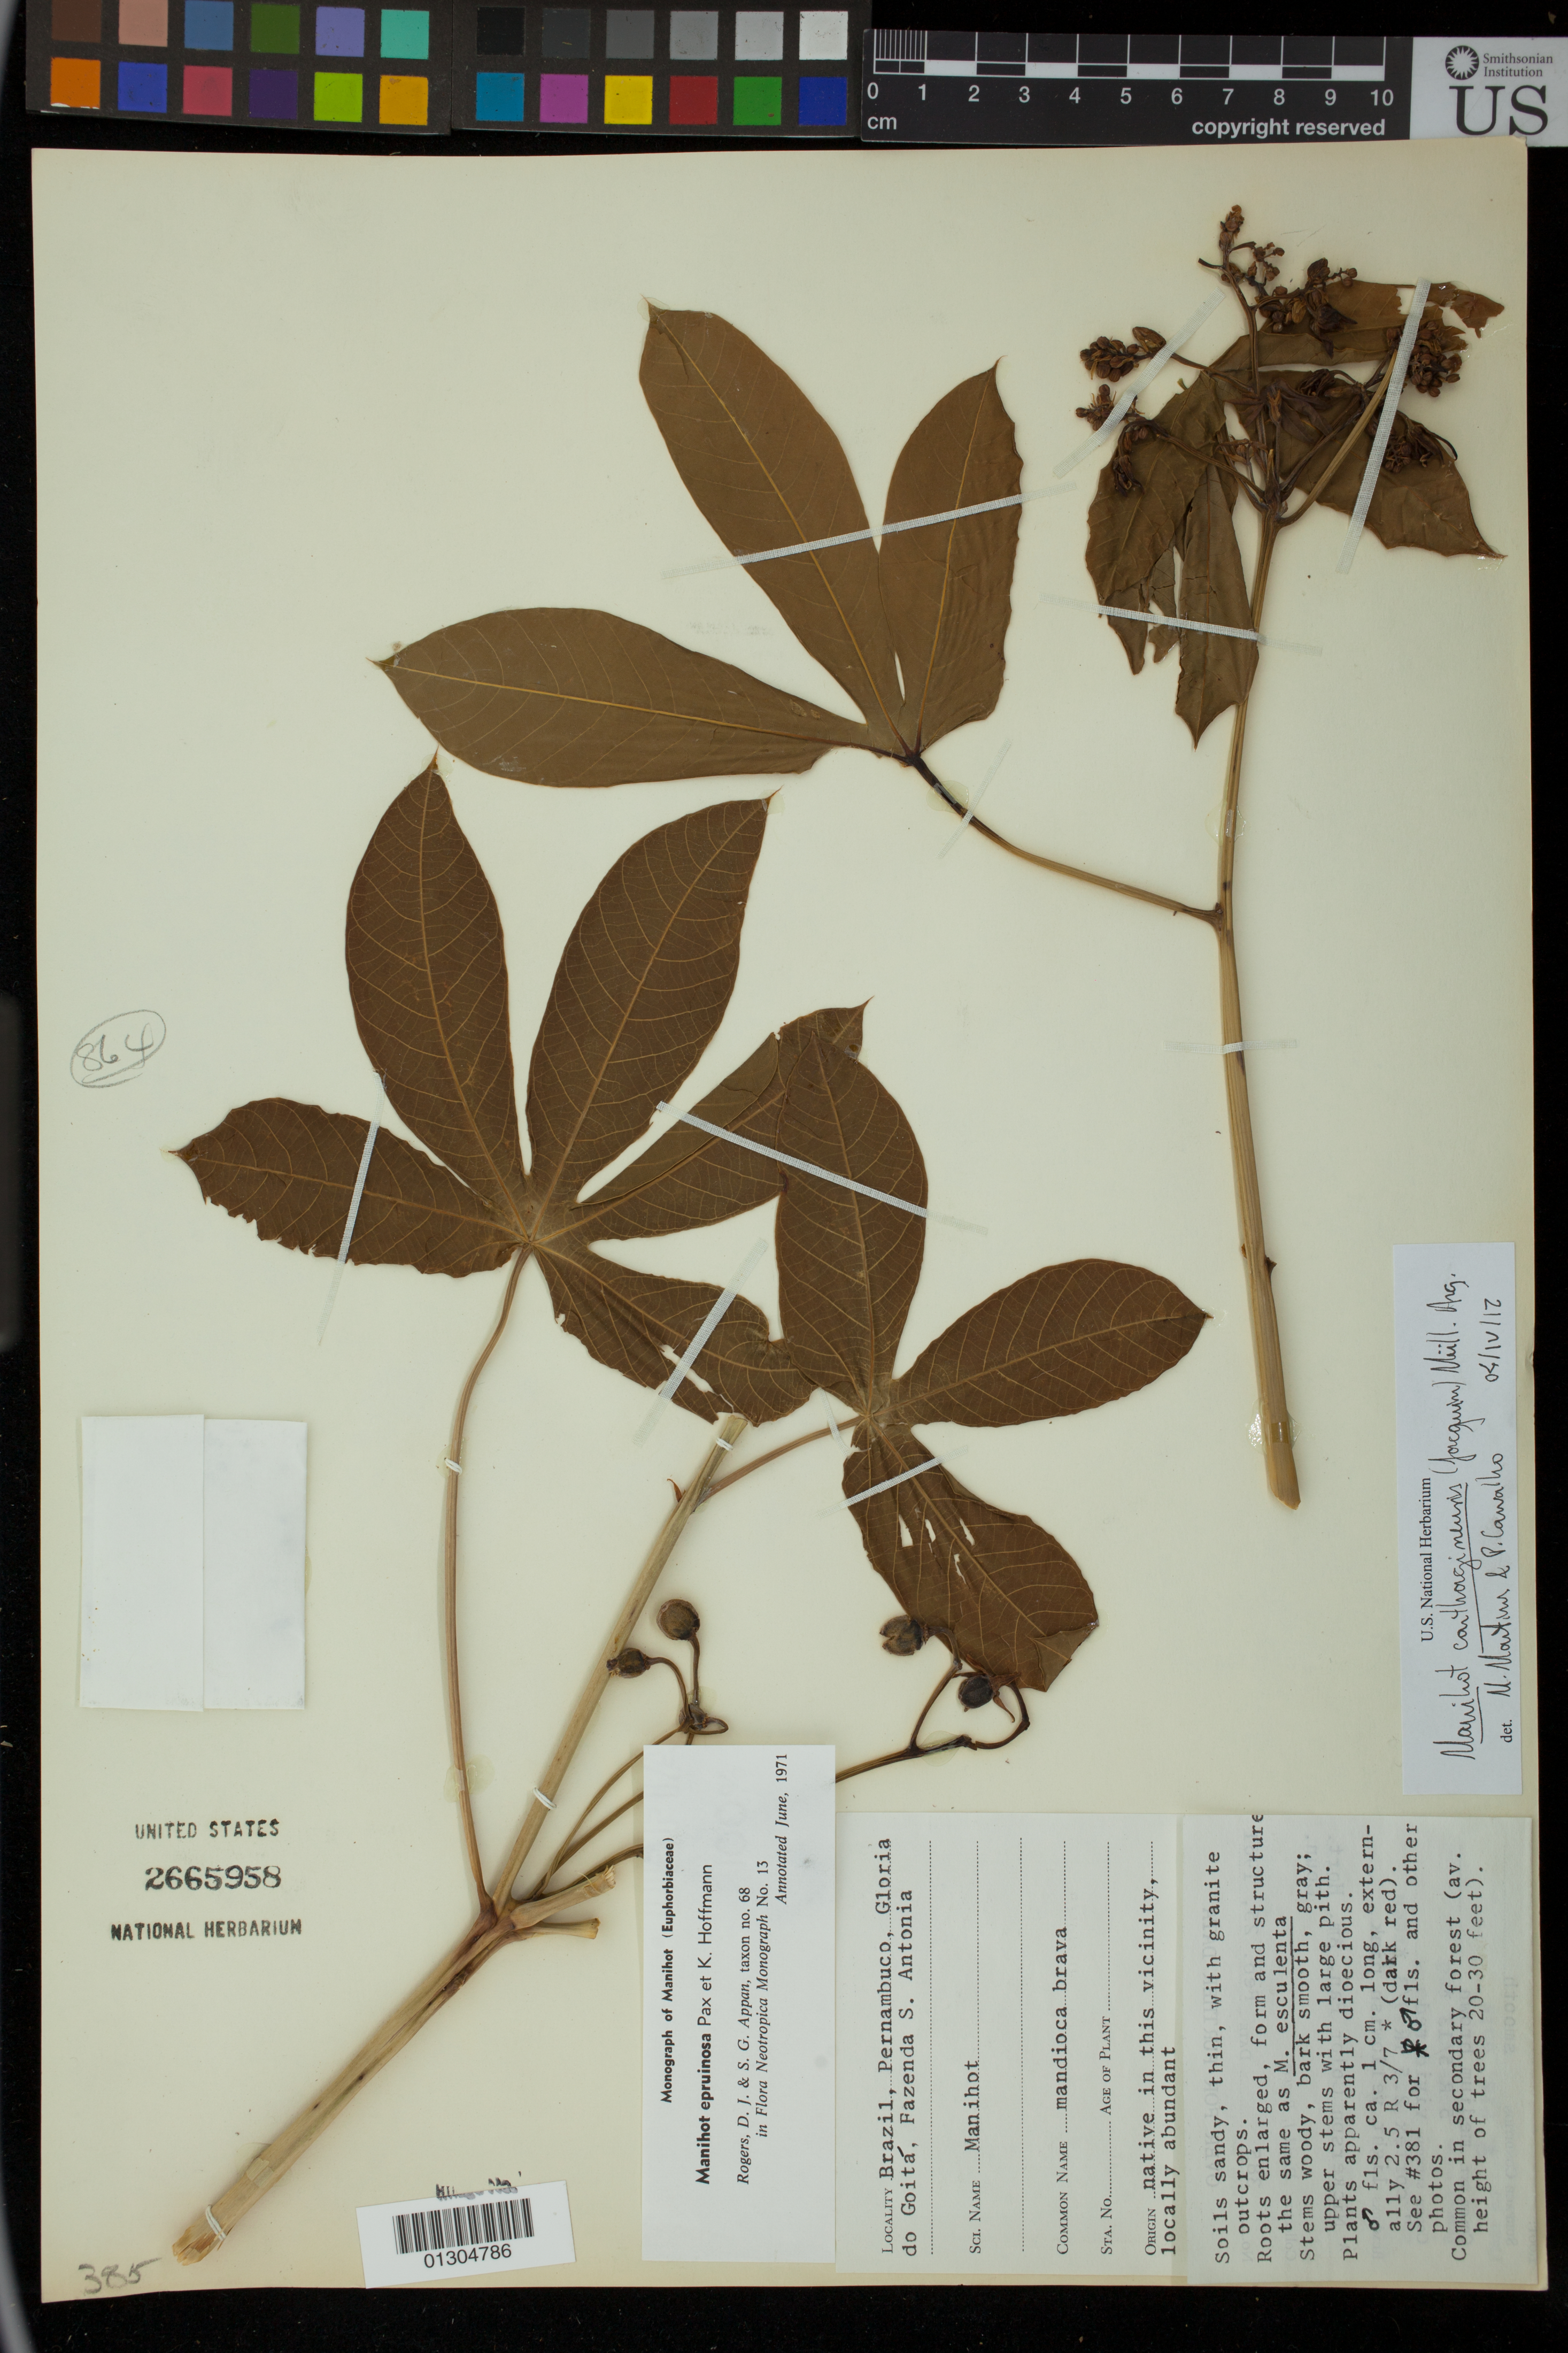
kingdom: Plantae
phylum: Tracheophyta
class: Magnoliopsida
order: Malpighiales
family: Euphorbiaceae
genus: Manihot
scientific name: Manihot carthagenensis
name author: (Jacq.) Müll. Arg.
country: Brazil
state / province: Pernambuco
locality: Gloria do Goita, Fazenda S. Antonia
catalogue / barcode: US 2665958